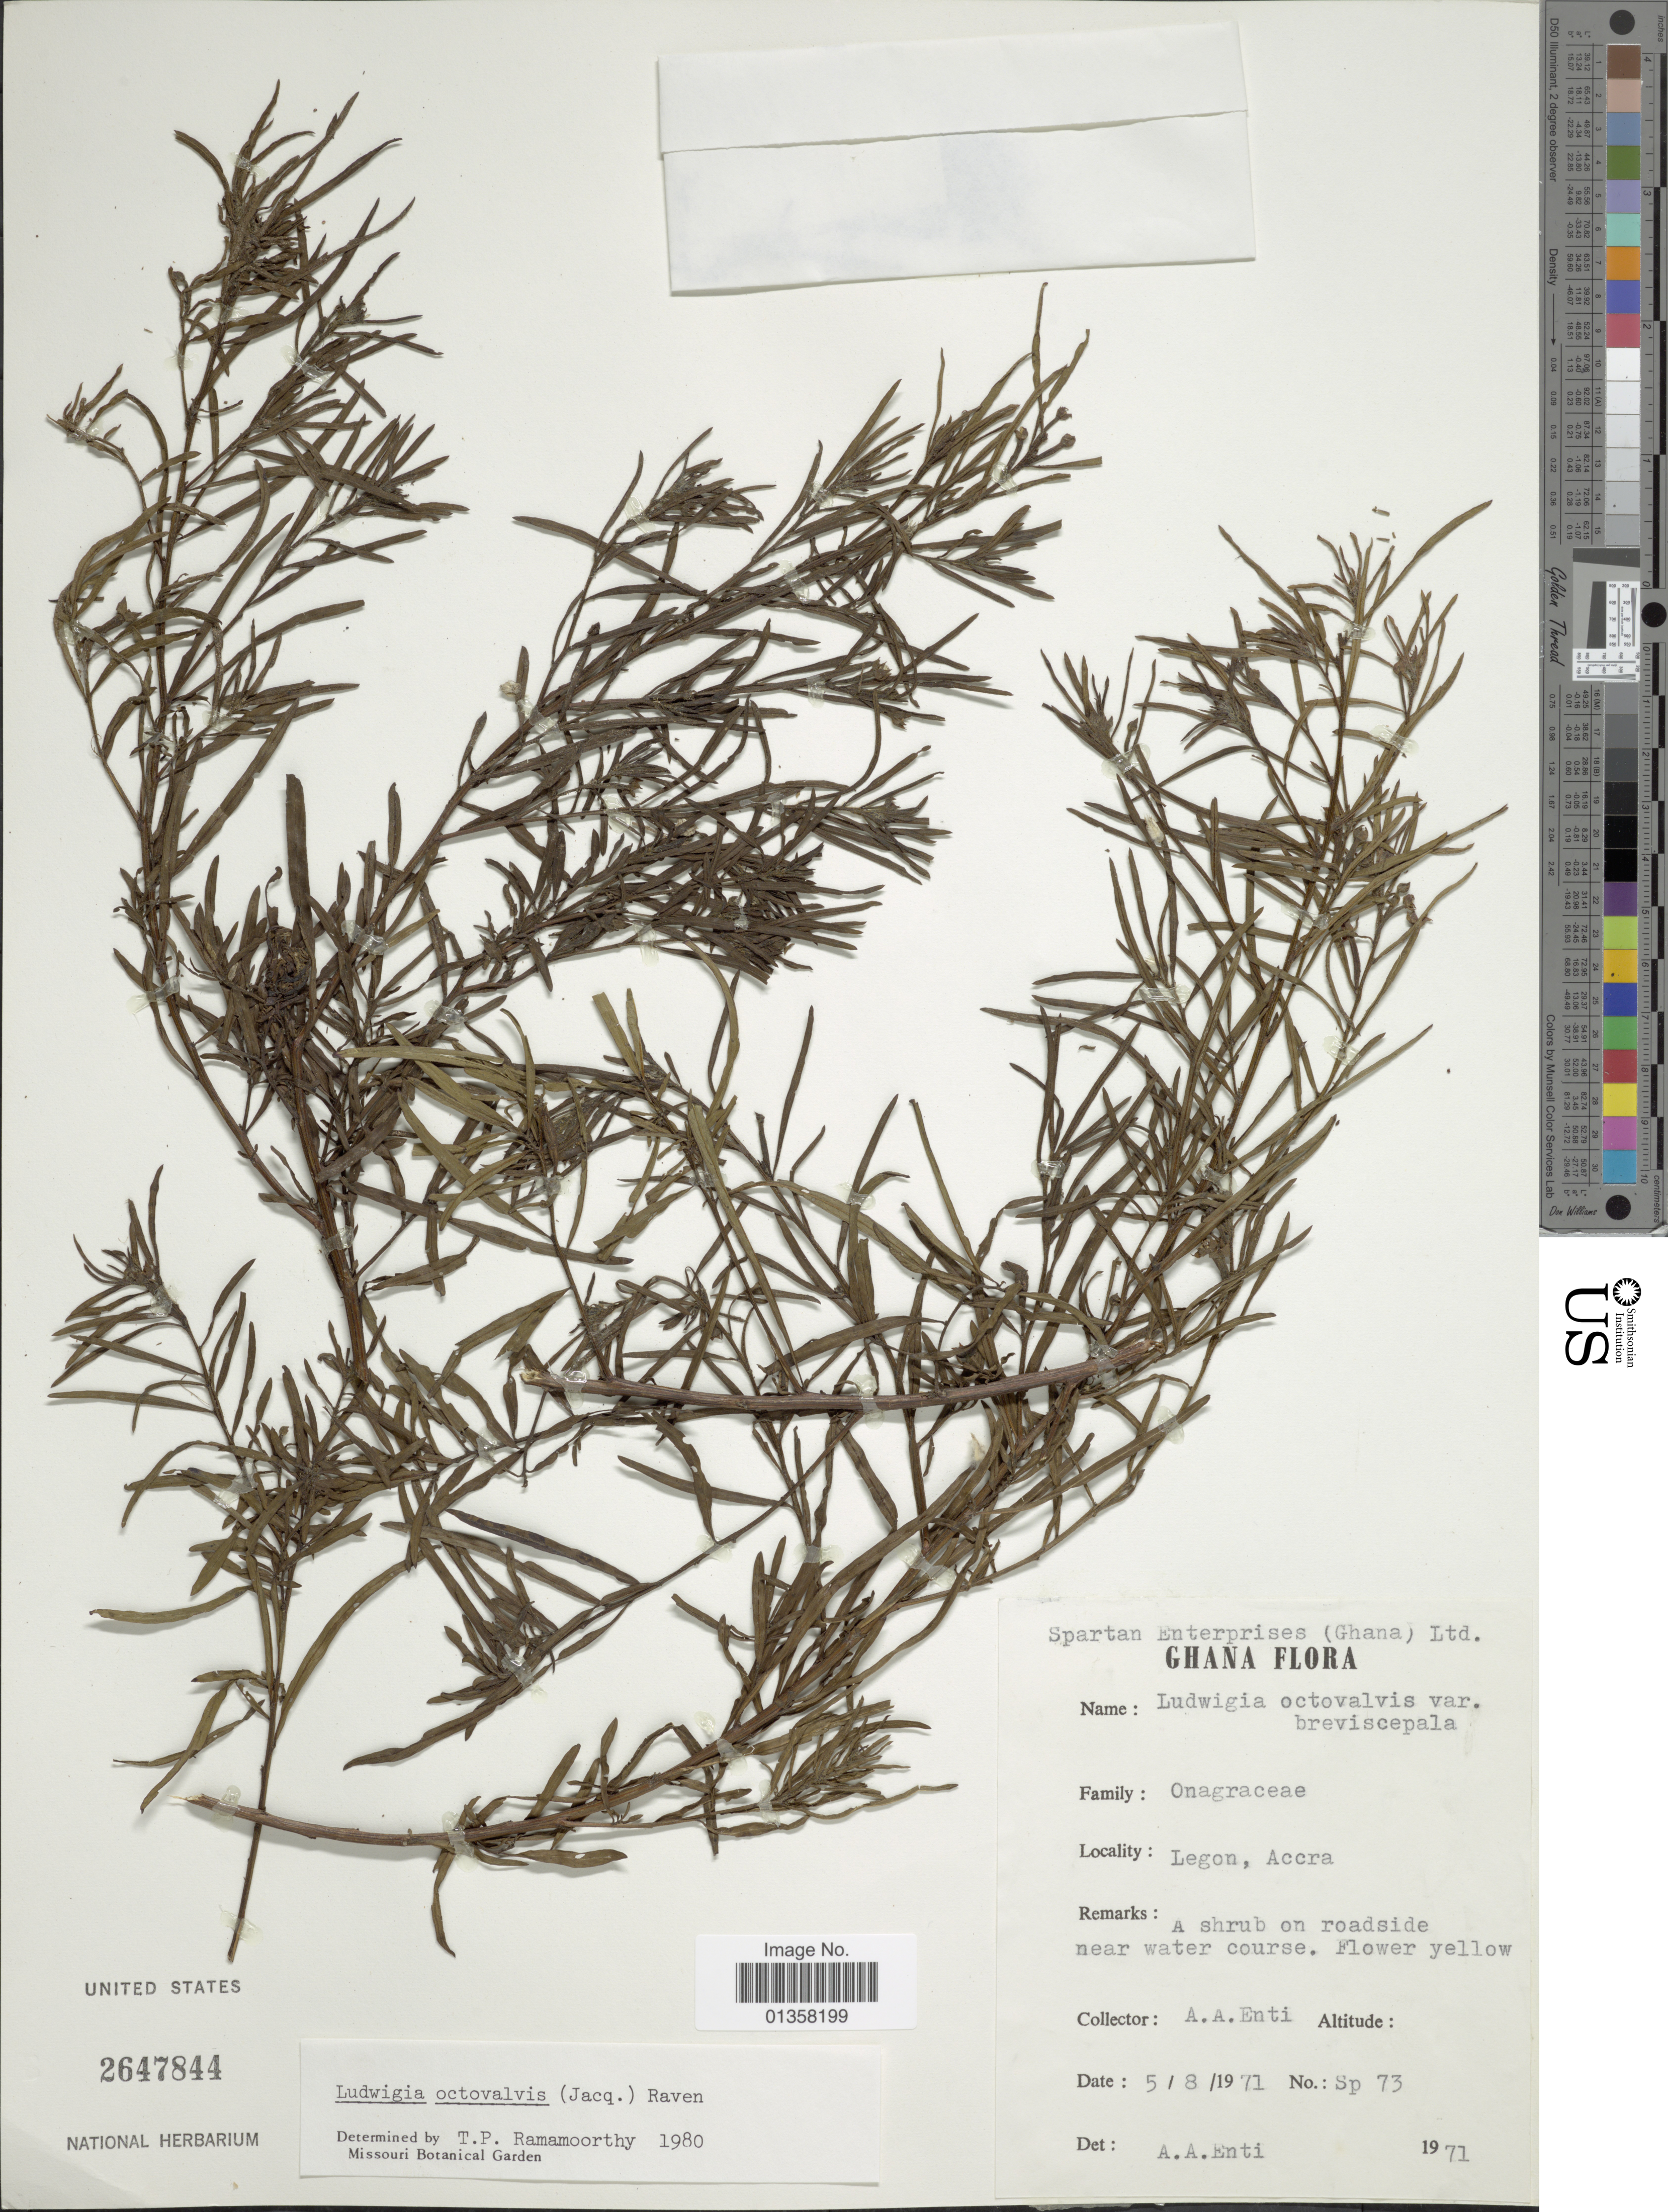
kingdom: Plantae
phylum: Tracheophyta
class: Magnoliopsida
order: Myrtales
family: Onagraceae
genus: Ludwigia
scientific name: Ludwigia octovalvis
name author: (Jacq.) P.H. Raven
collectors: A. Enti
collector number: sp73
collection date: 1971-08-05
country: Ghana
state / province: Greater Accra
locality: Legon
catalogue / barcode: US 2647844